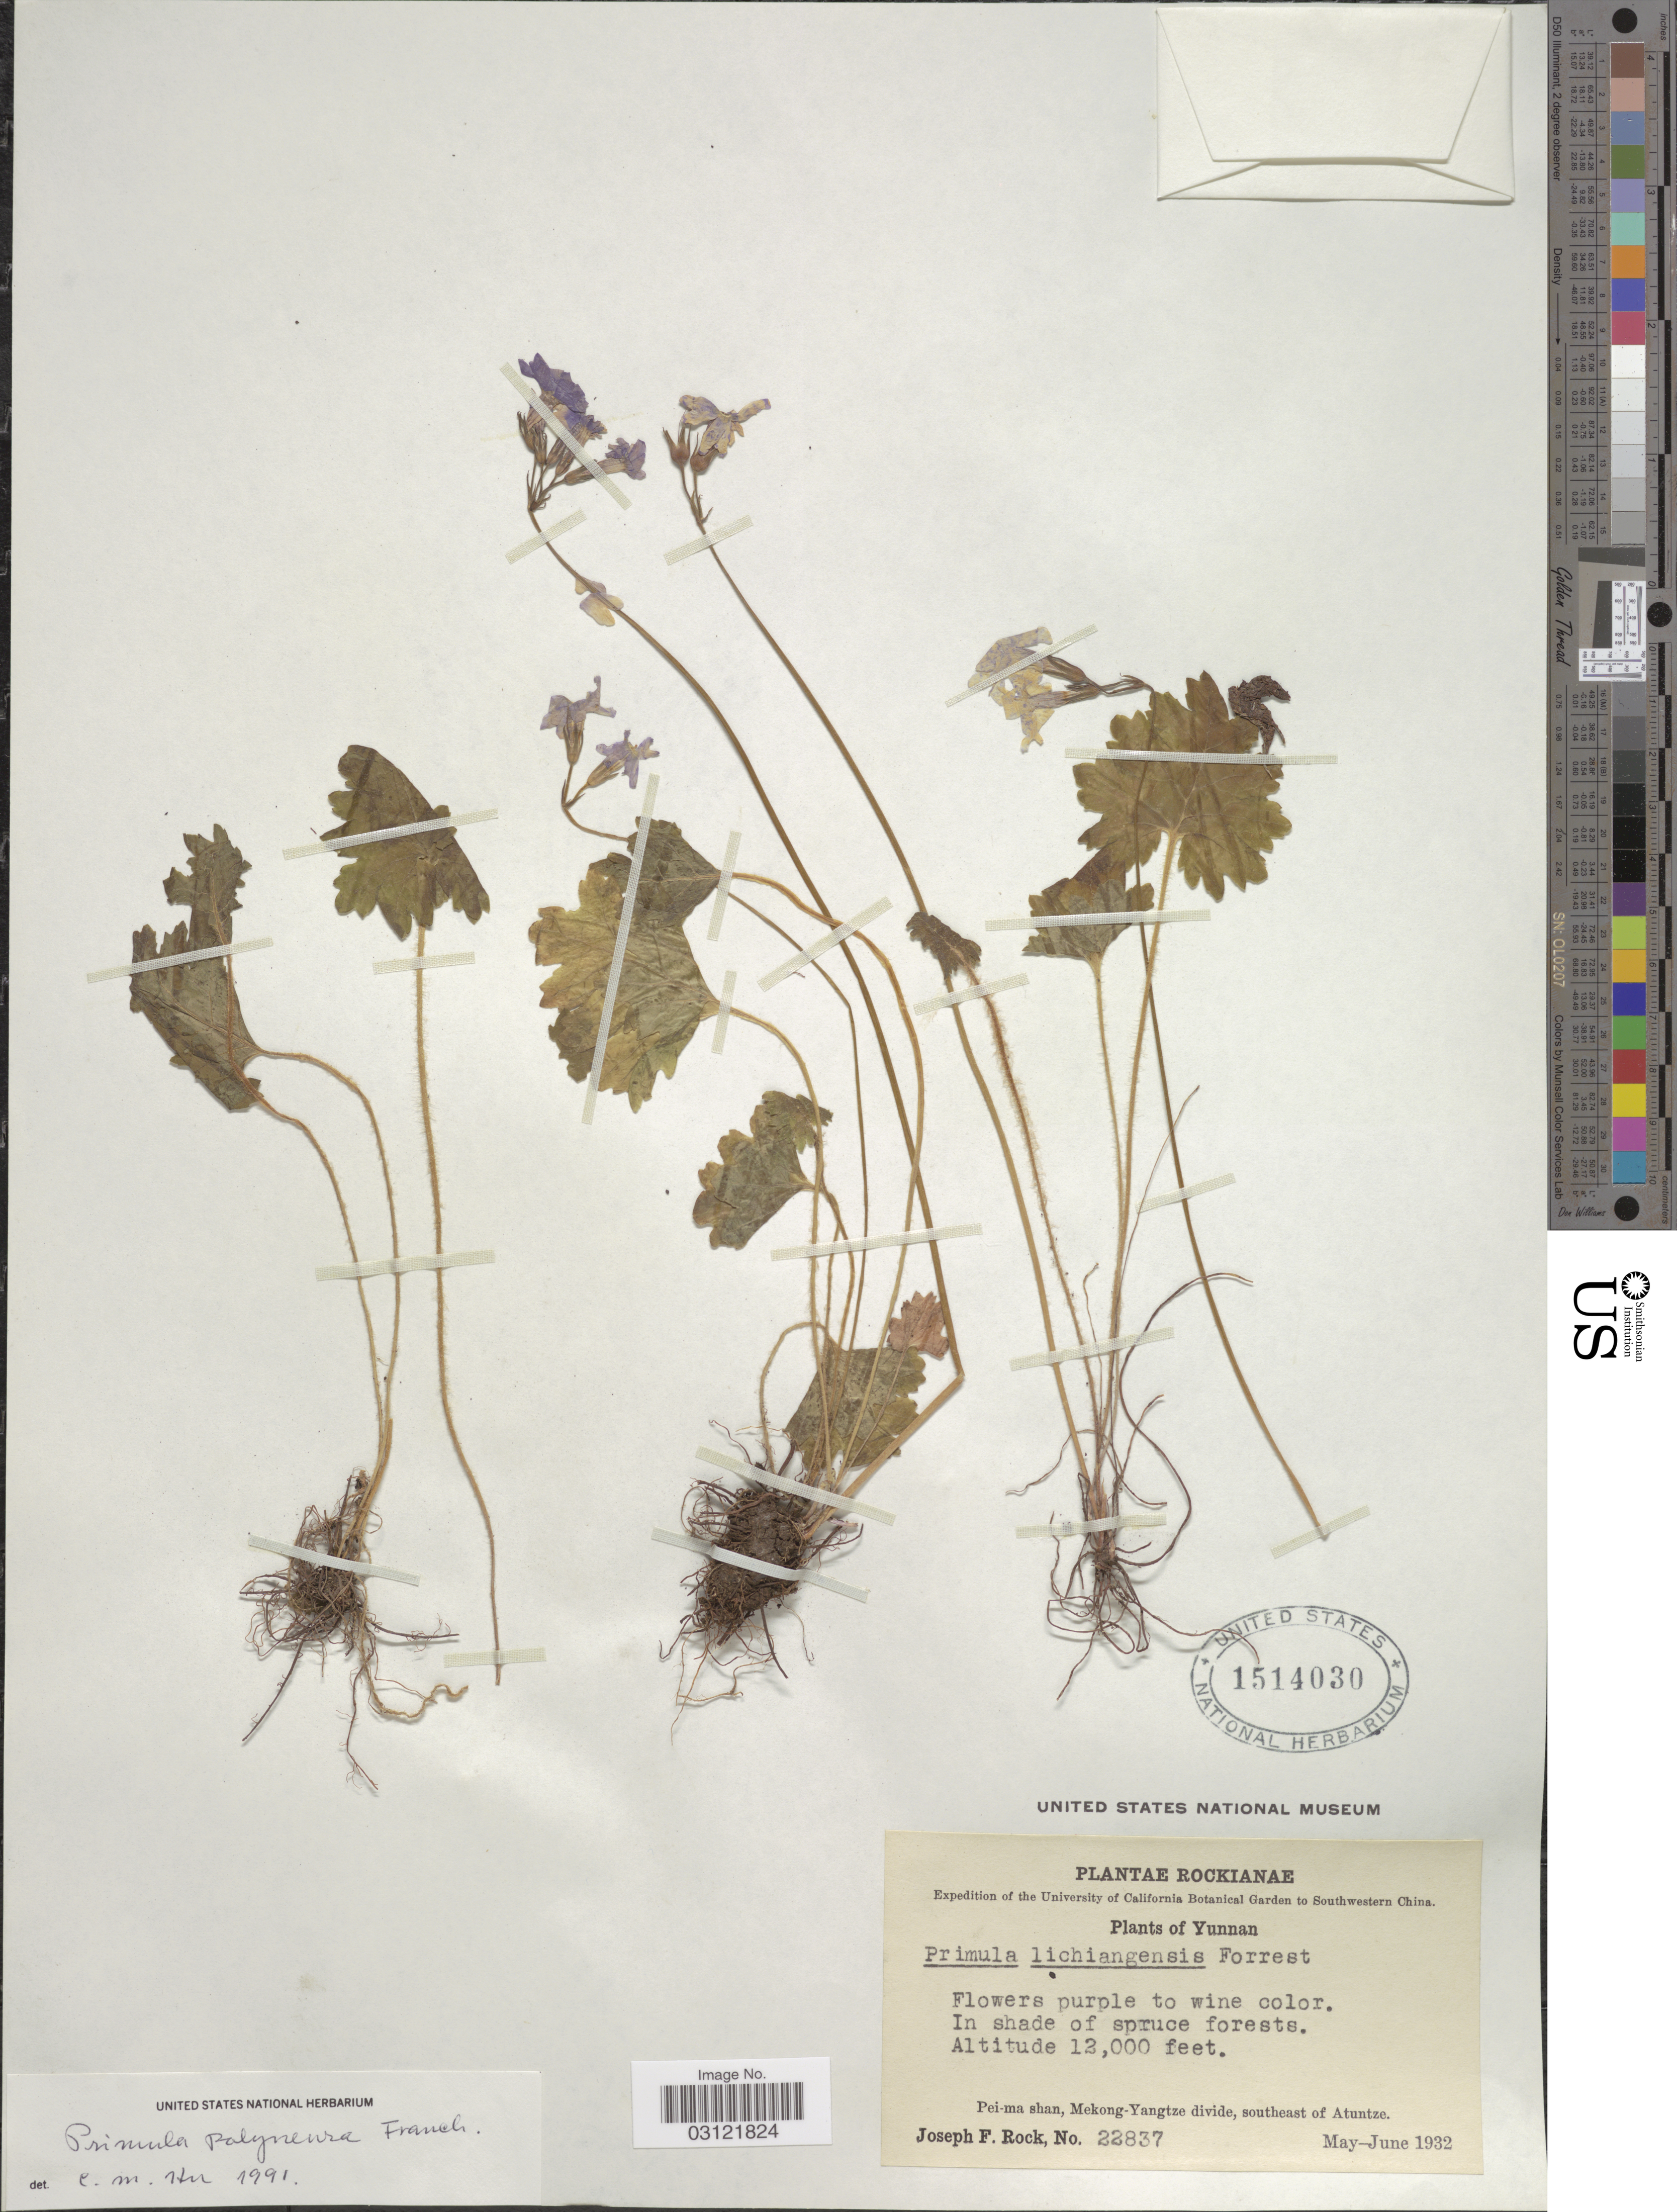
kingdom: Plantae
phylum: Tracheophyta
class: Magnoliopsida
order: Ericales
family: Primulaceae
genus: Primula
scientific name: Primula polyneura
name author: Franch.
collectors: J. F. Rock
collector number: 22837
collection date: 1932-05/1932-06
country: China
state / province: Yunnan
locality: Pei-ma shan, Mekong-Yangtze divide, southeast of Atuntze.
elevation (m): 3658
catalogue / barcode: US 1514030